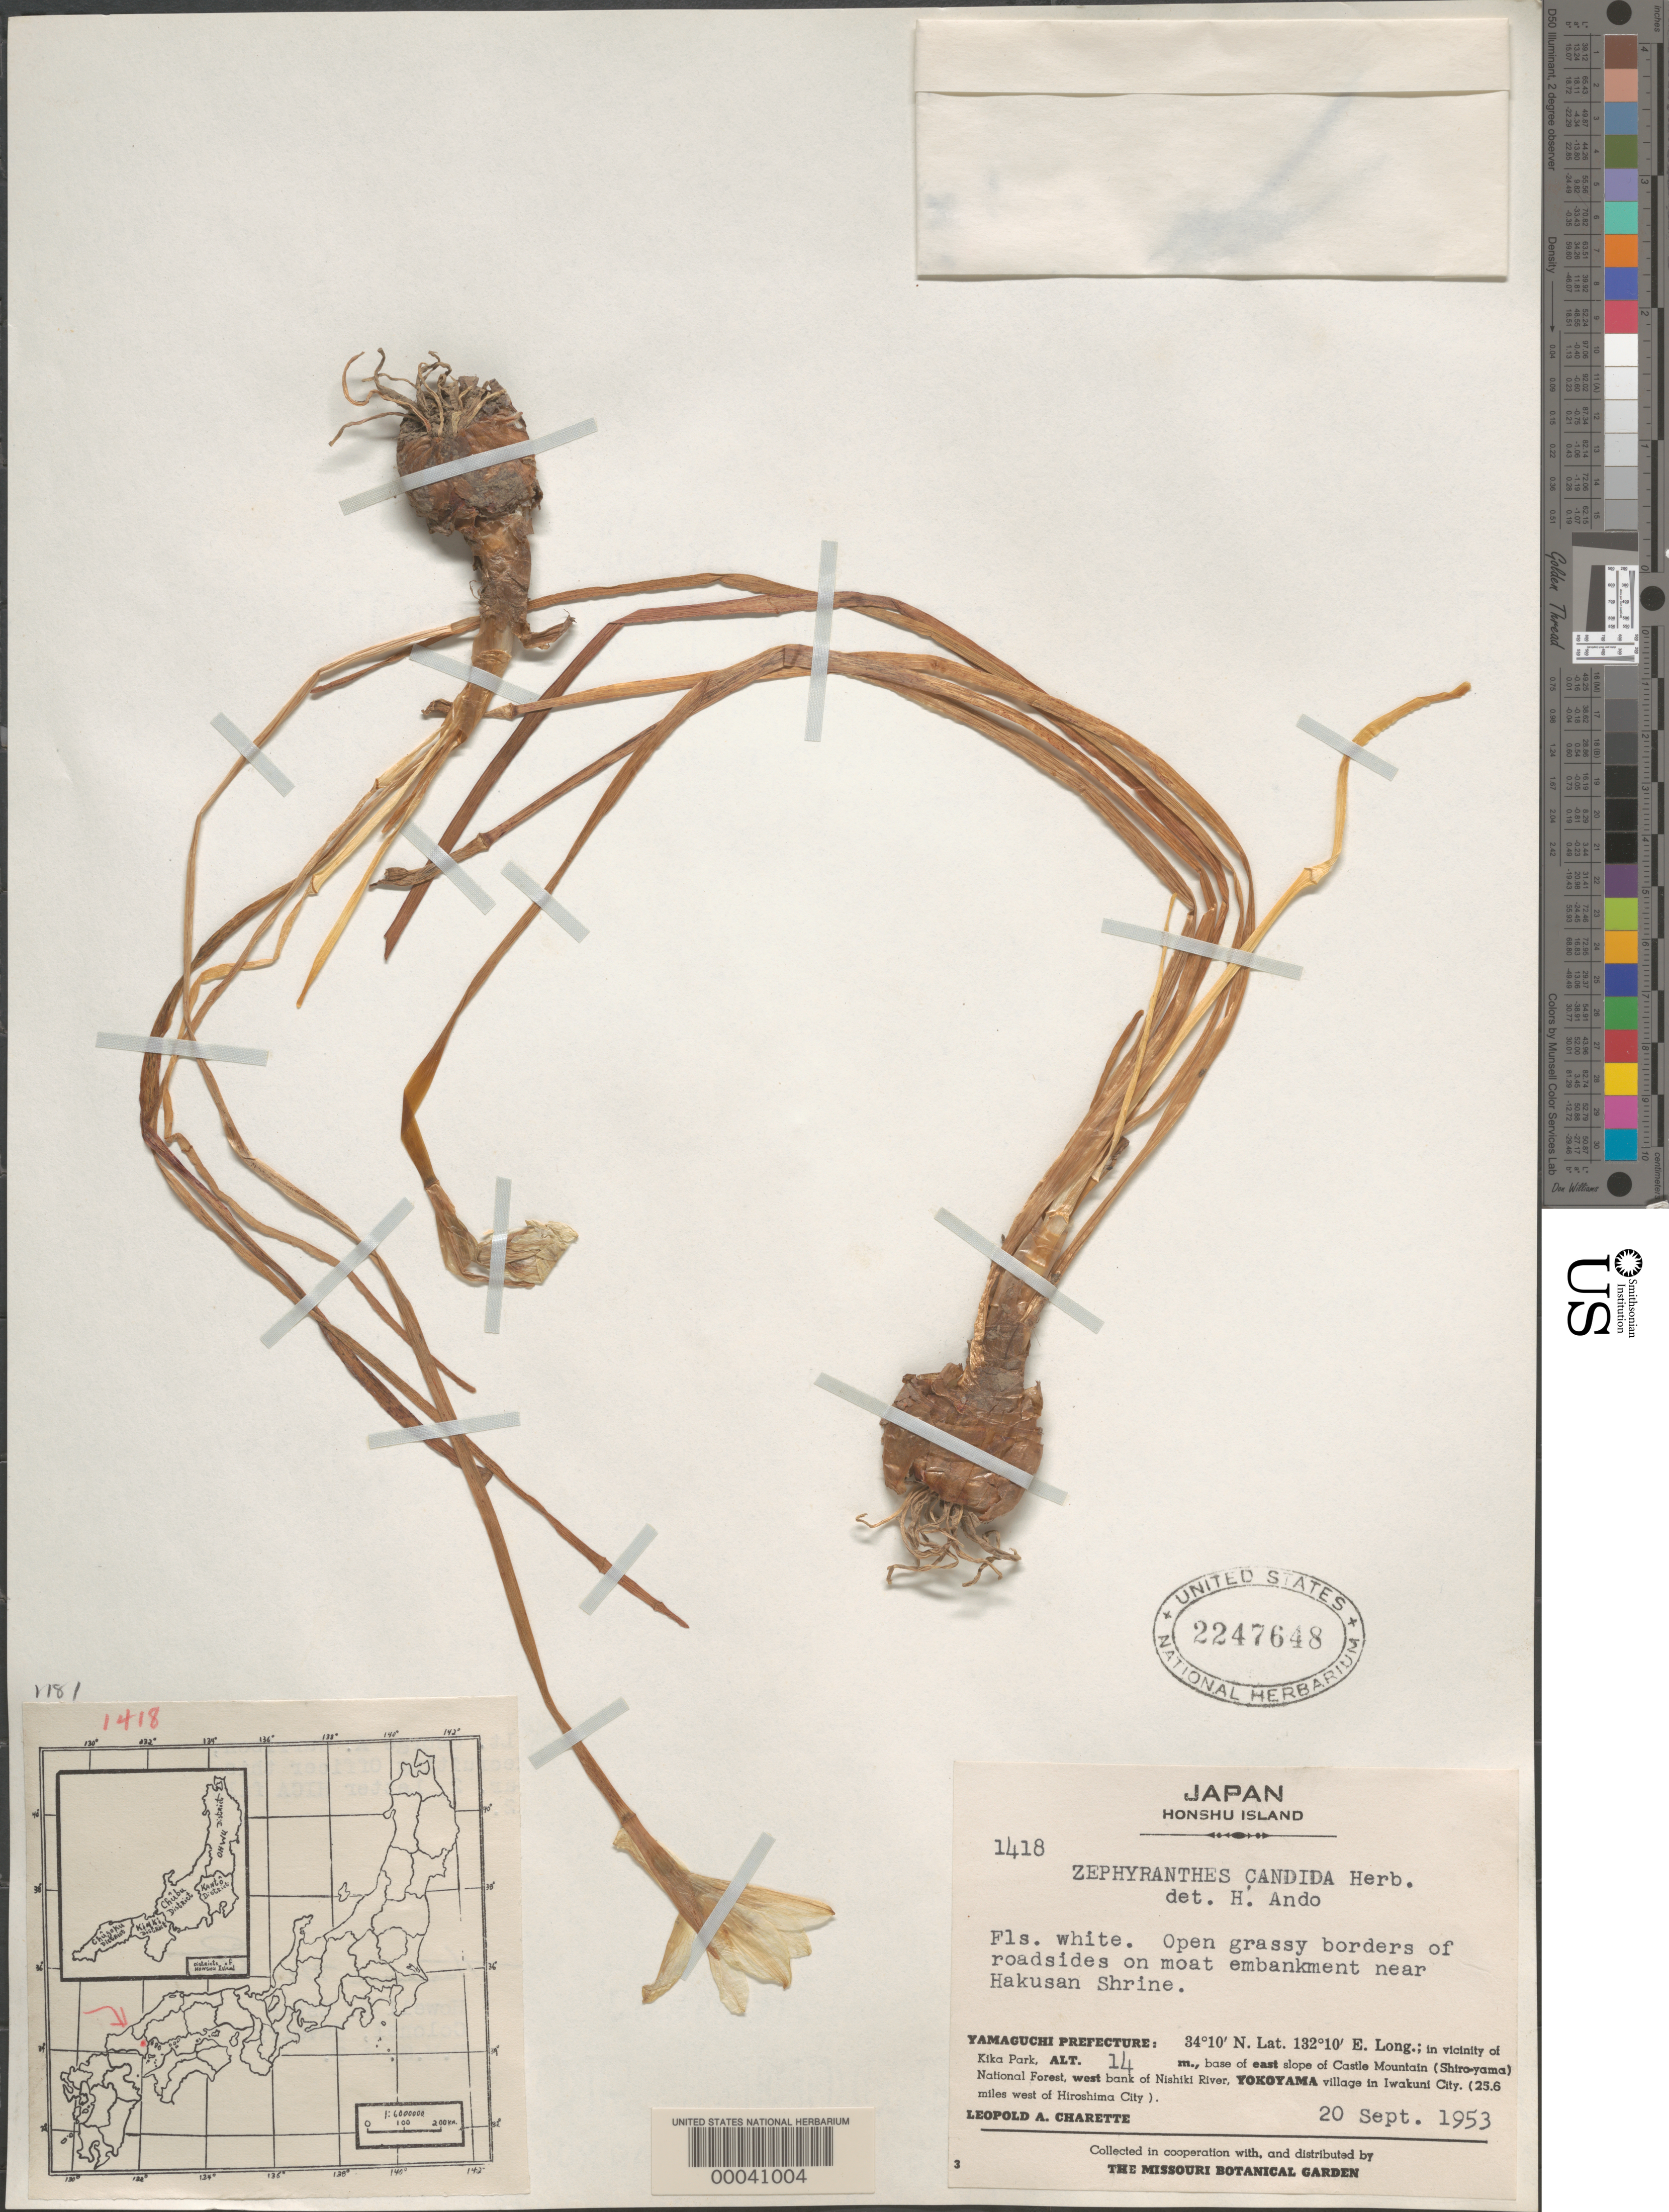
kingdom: Plantae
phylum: Tracheophyta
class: Liliopsida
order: Asparagales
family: Amaryllidaceae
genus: Zephyranthes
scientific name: Zephyranthes candida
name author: (Lindl.) Herb.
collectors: L. A. Charette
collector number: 1418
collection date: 1953-09-20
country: Japan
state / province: Yamaguti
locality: Honshu Island. Open grassy borders of roadsides on moat embankment near Hakusan Shrine. Yamaguchi Prefecture: in vicinity of Kika Park, base of east slope of Castle Mountain (Shiro-yama) National Forest, west bank of Nishiki River, Yokoyama village in Iwakuni City. (25.6 miles west of Hiroshima City).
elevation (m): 14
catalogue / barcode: US 2247648